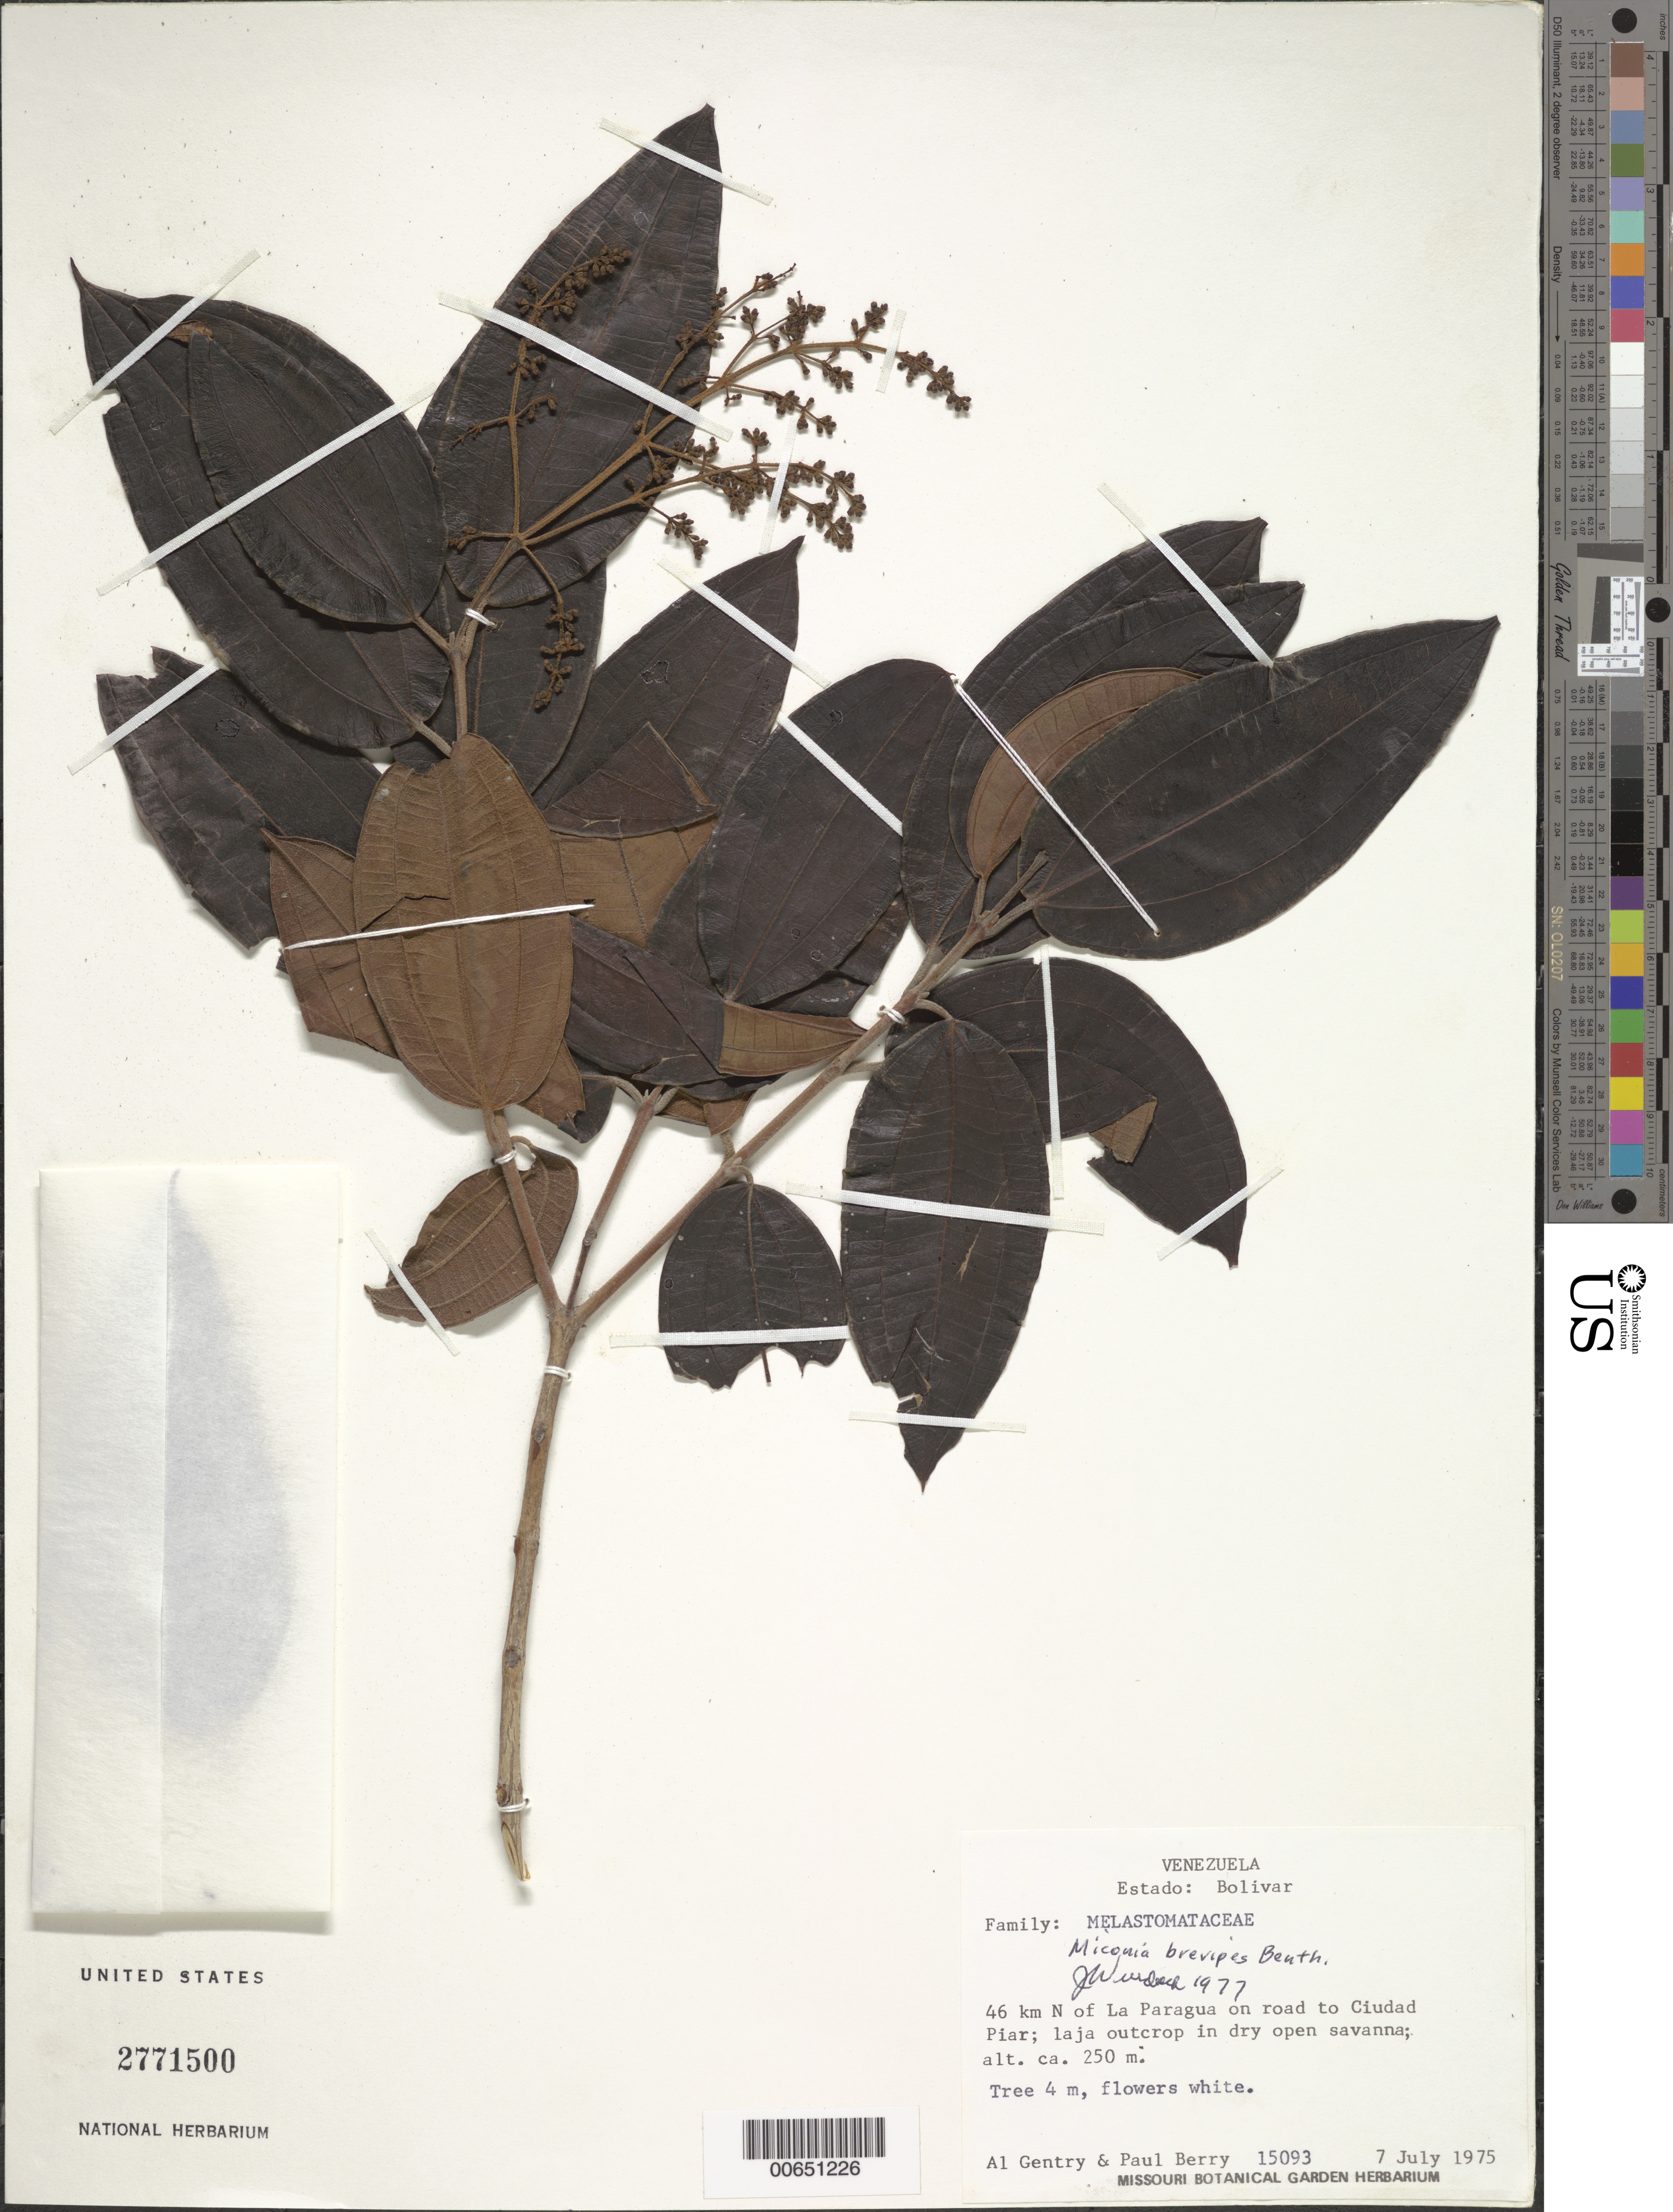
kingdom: Plantae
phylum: Tracheophyta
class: Magnoliopsida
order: Myrtales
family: Melastomataceae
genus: Miconia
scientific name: Miconia brevipes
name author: Benth.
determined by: Wurdack, John J., (US), US (UNITED STATES)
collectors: A. H. Gentry & P. Berry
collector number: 15093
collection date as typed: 7-Jul-75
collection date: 1975-07-07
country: Venezuela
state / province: Bolívar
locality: La Paragua-Ciudad Piar Road, 46 km N of La Paragua on road to Ciudad Piar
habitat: Laja outcrop in dry open savanna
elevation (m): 250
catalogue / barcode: US 2771500